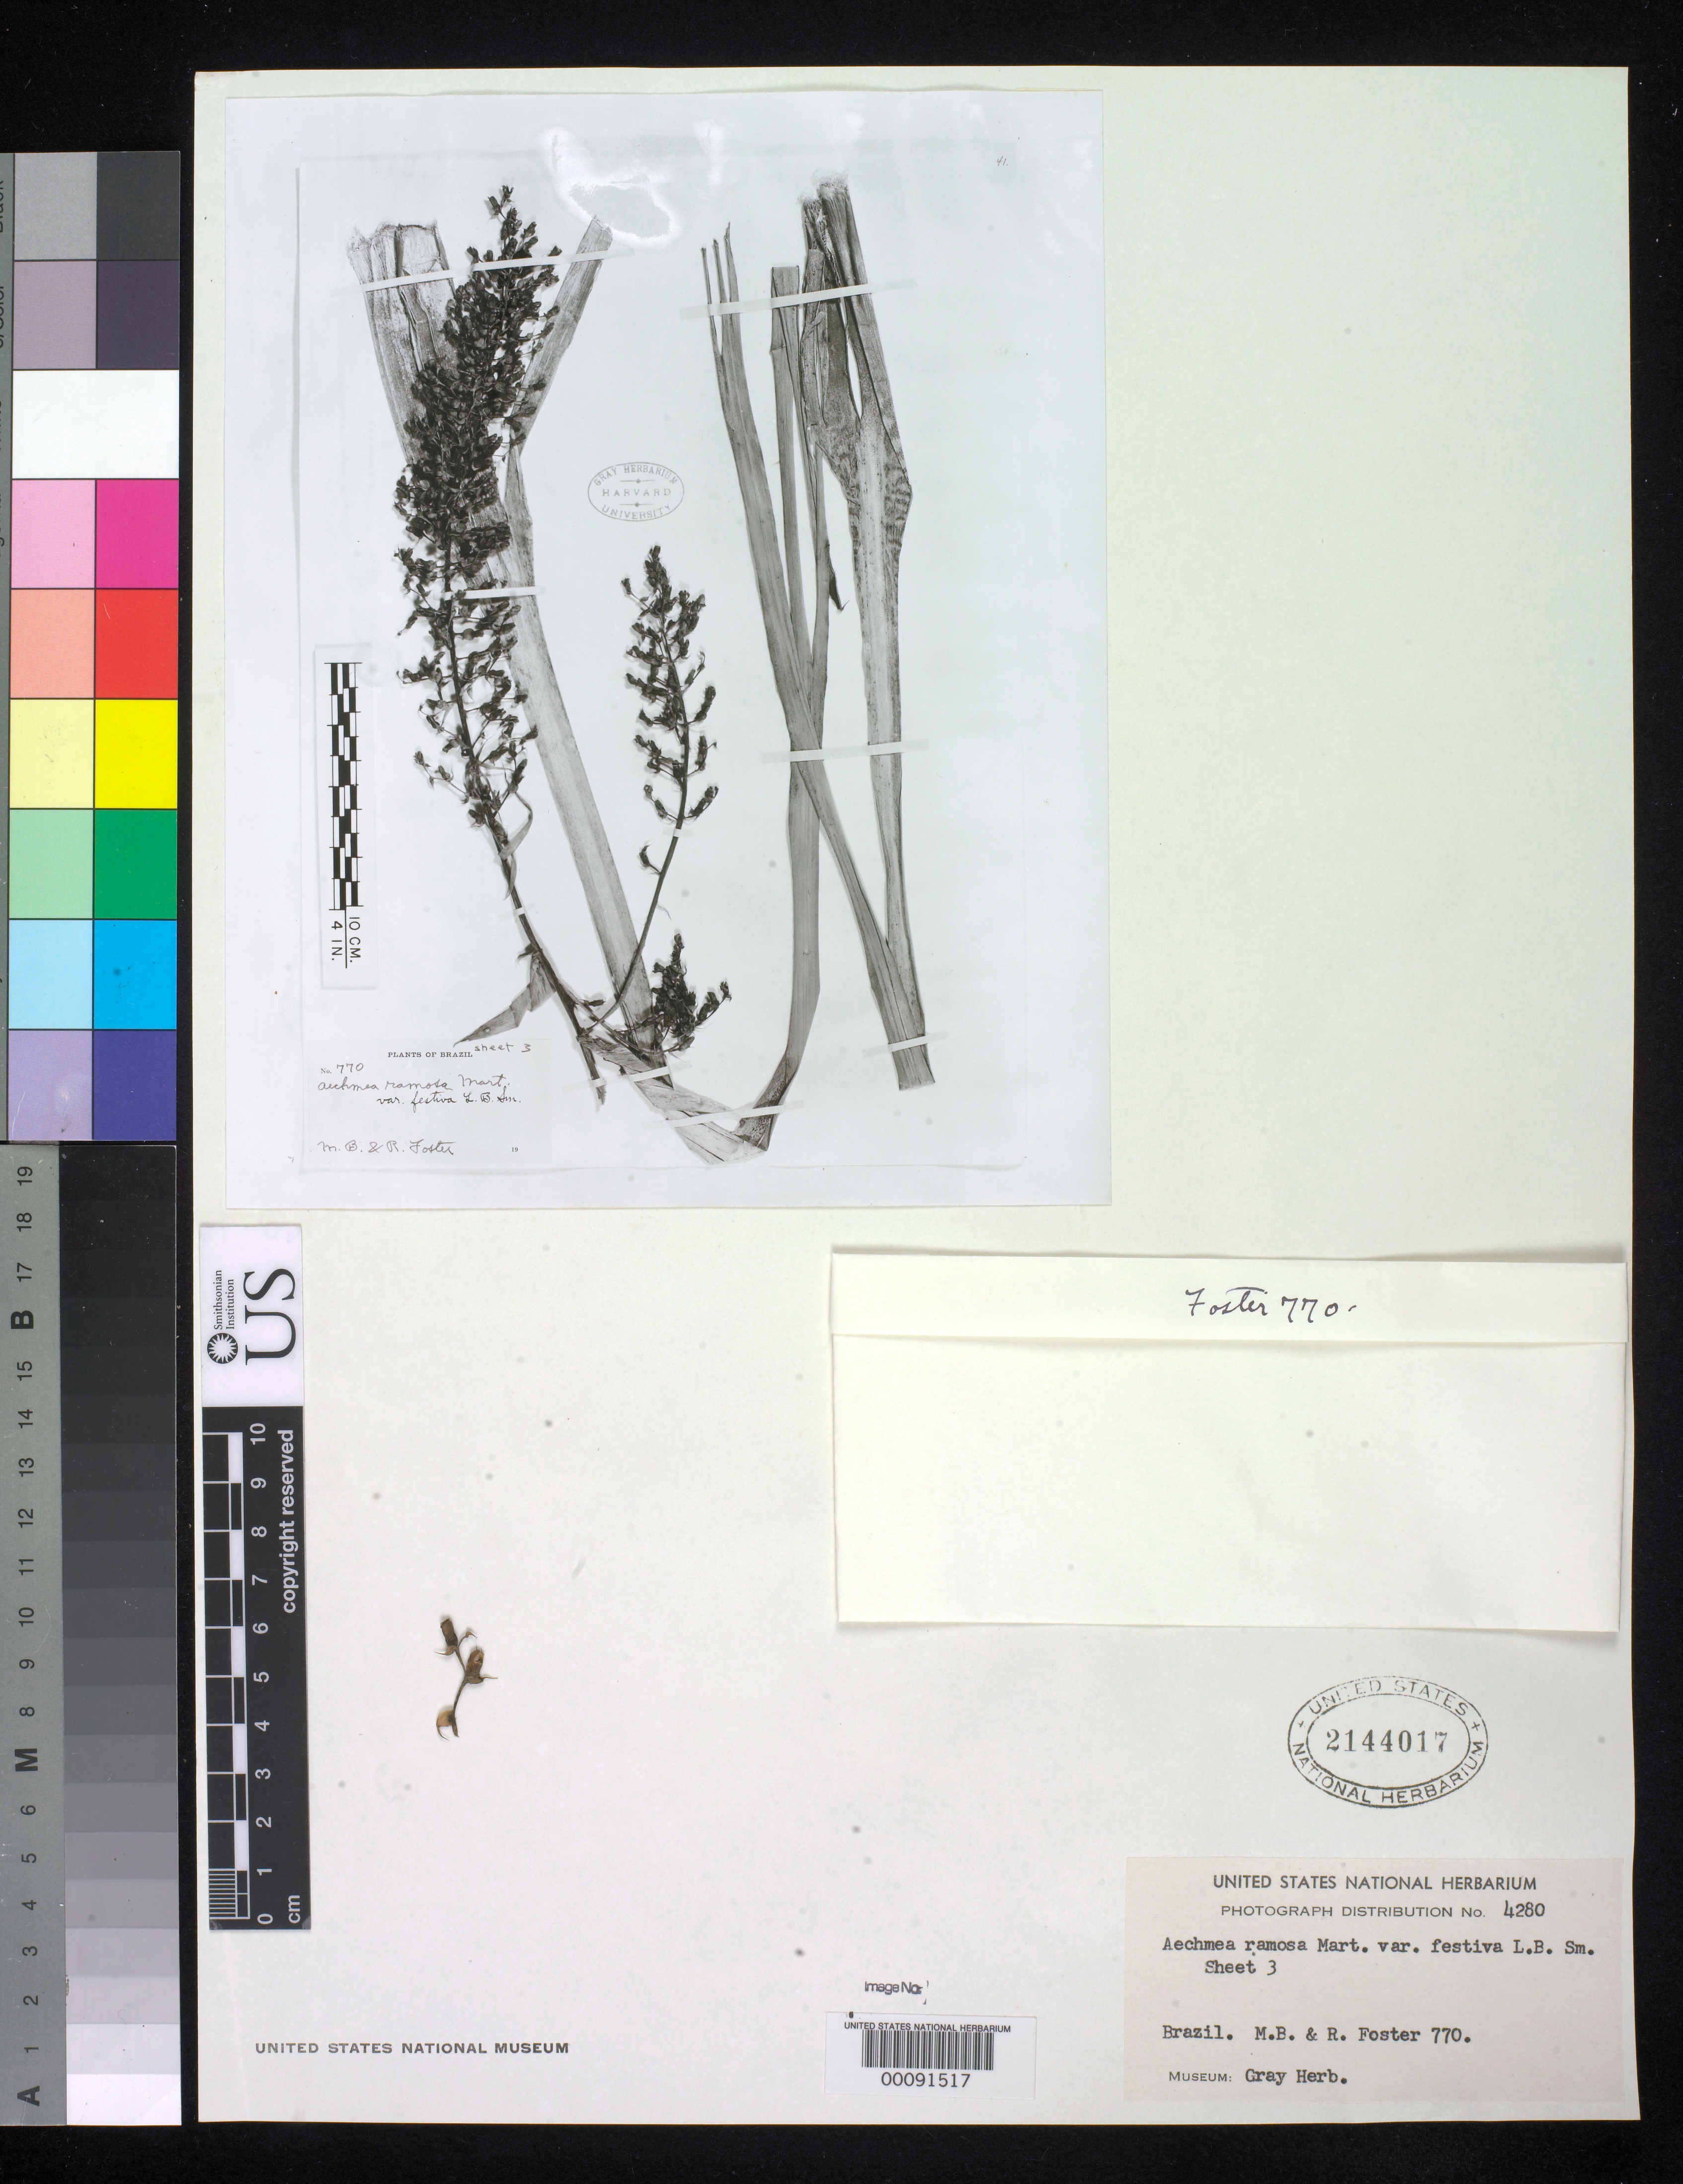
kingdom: Plantae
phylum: Tracheophyta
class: Liliopsida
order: Poales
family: Bromeliaceae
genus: Aechmea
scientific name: Aechmea ramosa var. festiva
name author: L.B. Sm.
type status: Isotype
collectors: M. B. Foster & R. C. Foster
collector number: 770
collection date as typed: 02 Aug 1940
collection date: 1940-08-02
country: Brazil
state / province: Espírito Santo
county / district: Collatina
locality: Linhares.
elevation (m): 20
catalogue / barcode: US 2144017